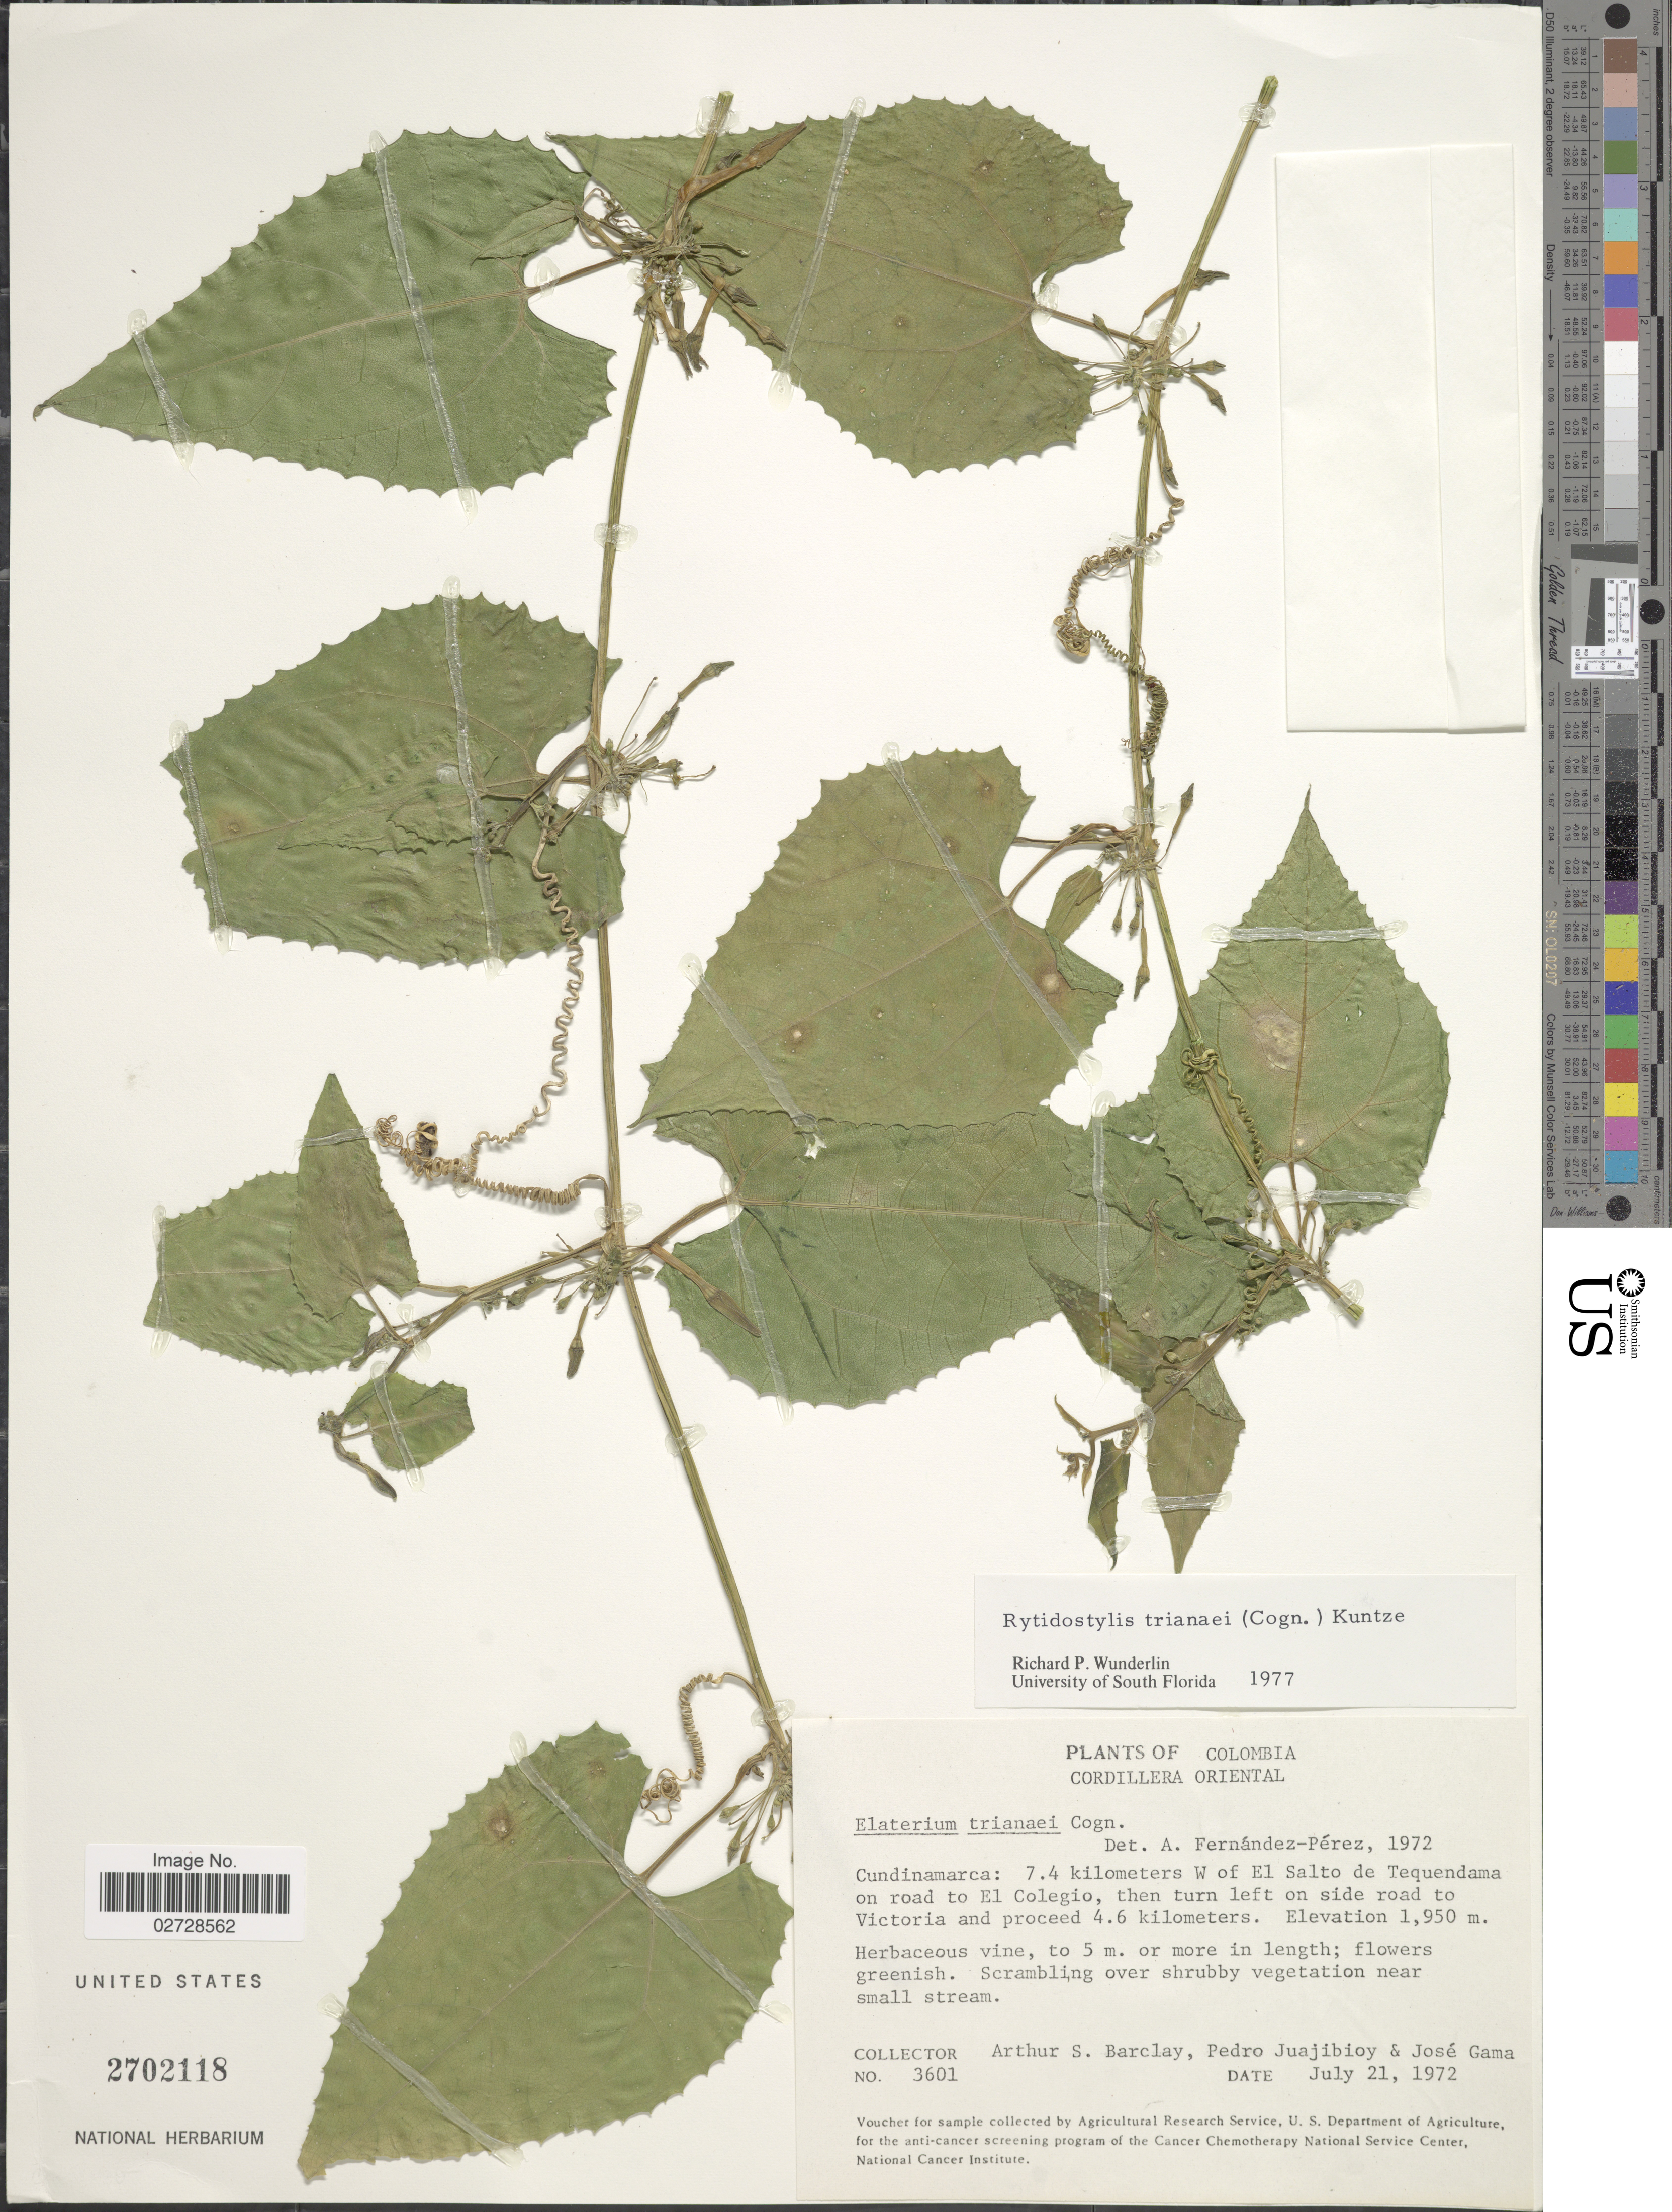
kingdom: Plantae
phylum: Tracheophyta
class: Magnoliopsida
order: Cucurbitales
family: Cucurbitaceae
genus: Cyclanthera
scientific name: Cyclanthera peruana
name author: H. Schaef. & S.S. Renner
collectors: A. S. Barclay, P. Juajibioy & J. Gama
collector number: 3601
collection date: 1972-07-21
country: Colombia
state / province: Cundinamarca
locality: Cordillera Oriental, 7.4 kilometers W of El Salto de Tequendama on road to El Colegio, then turn left on side road to Victoria and proceed 46 kilometers.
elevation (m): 1950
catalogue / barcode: US 2702118